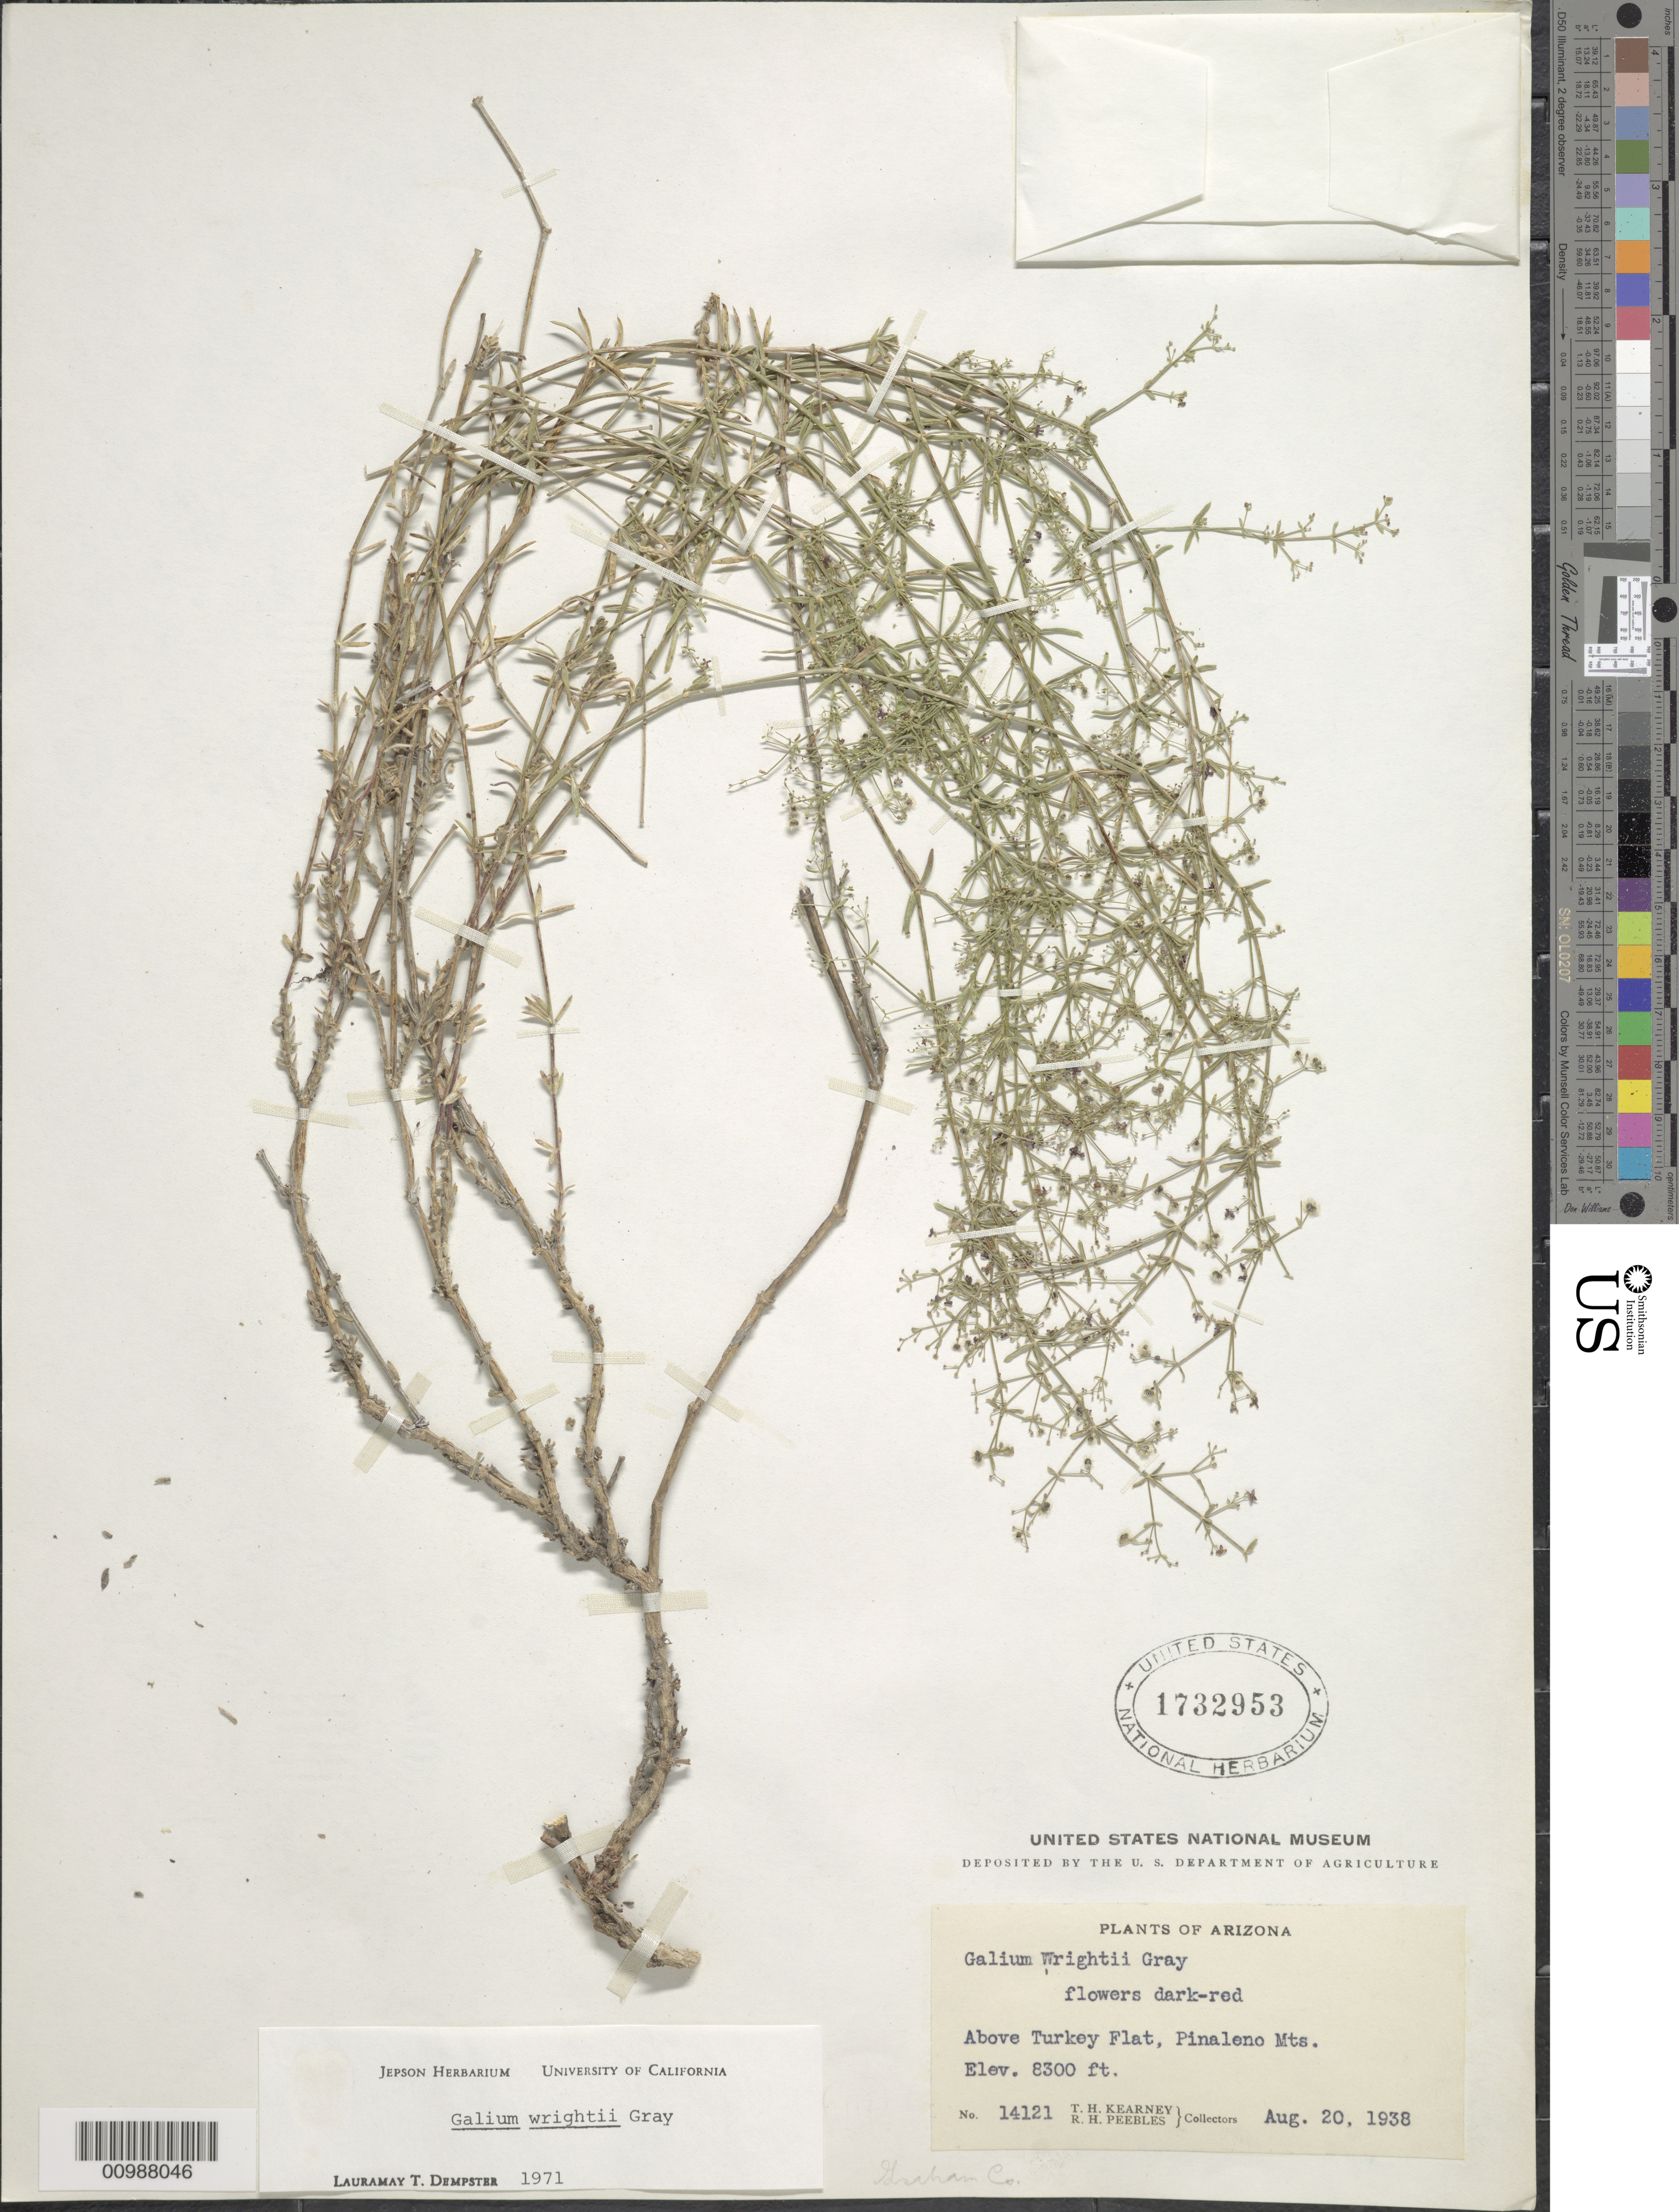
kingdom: Plantae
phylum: Tracheophyta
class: Magnoliopsida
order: Garryales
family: Garryaceae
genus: Garrya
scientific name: Garrya wrightii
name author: Torr.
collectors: T. H. Kearney & R. H. Peebles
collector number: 14121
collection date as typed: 20 Aug 1938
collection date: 1938-08-20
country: United States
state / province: Arizona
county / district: Graham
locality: Above Turkey Flat, Pinaleno Mountains.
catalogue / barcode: US 1732953